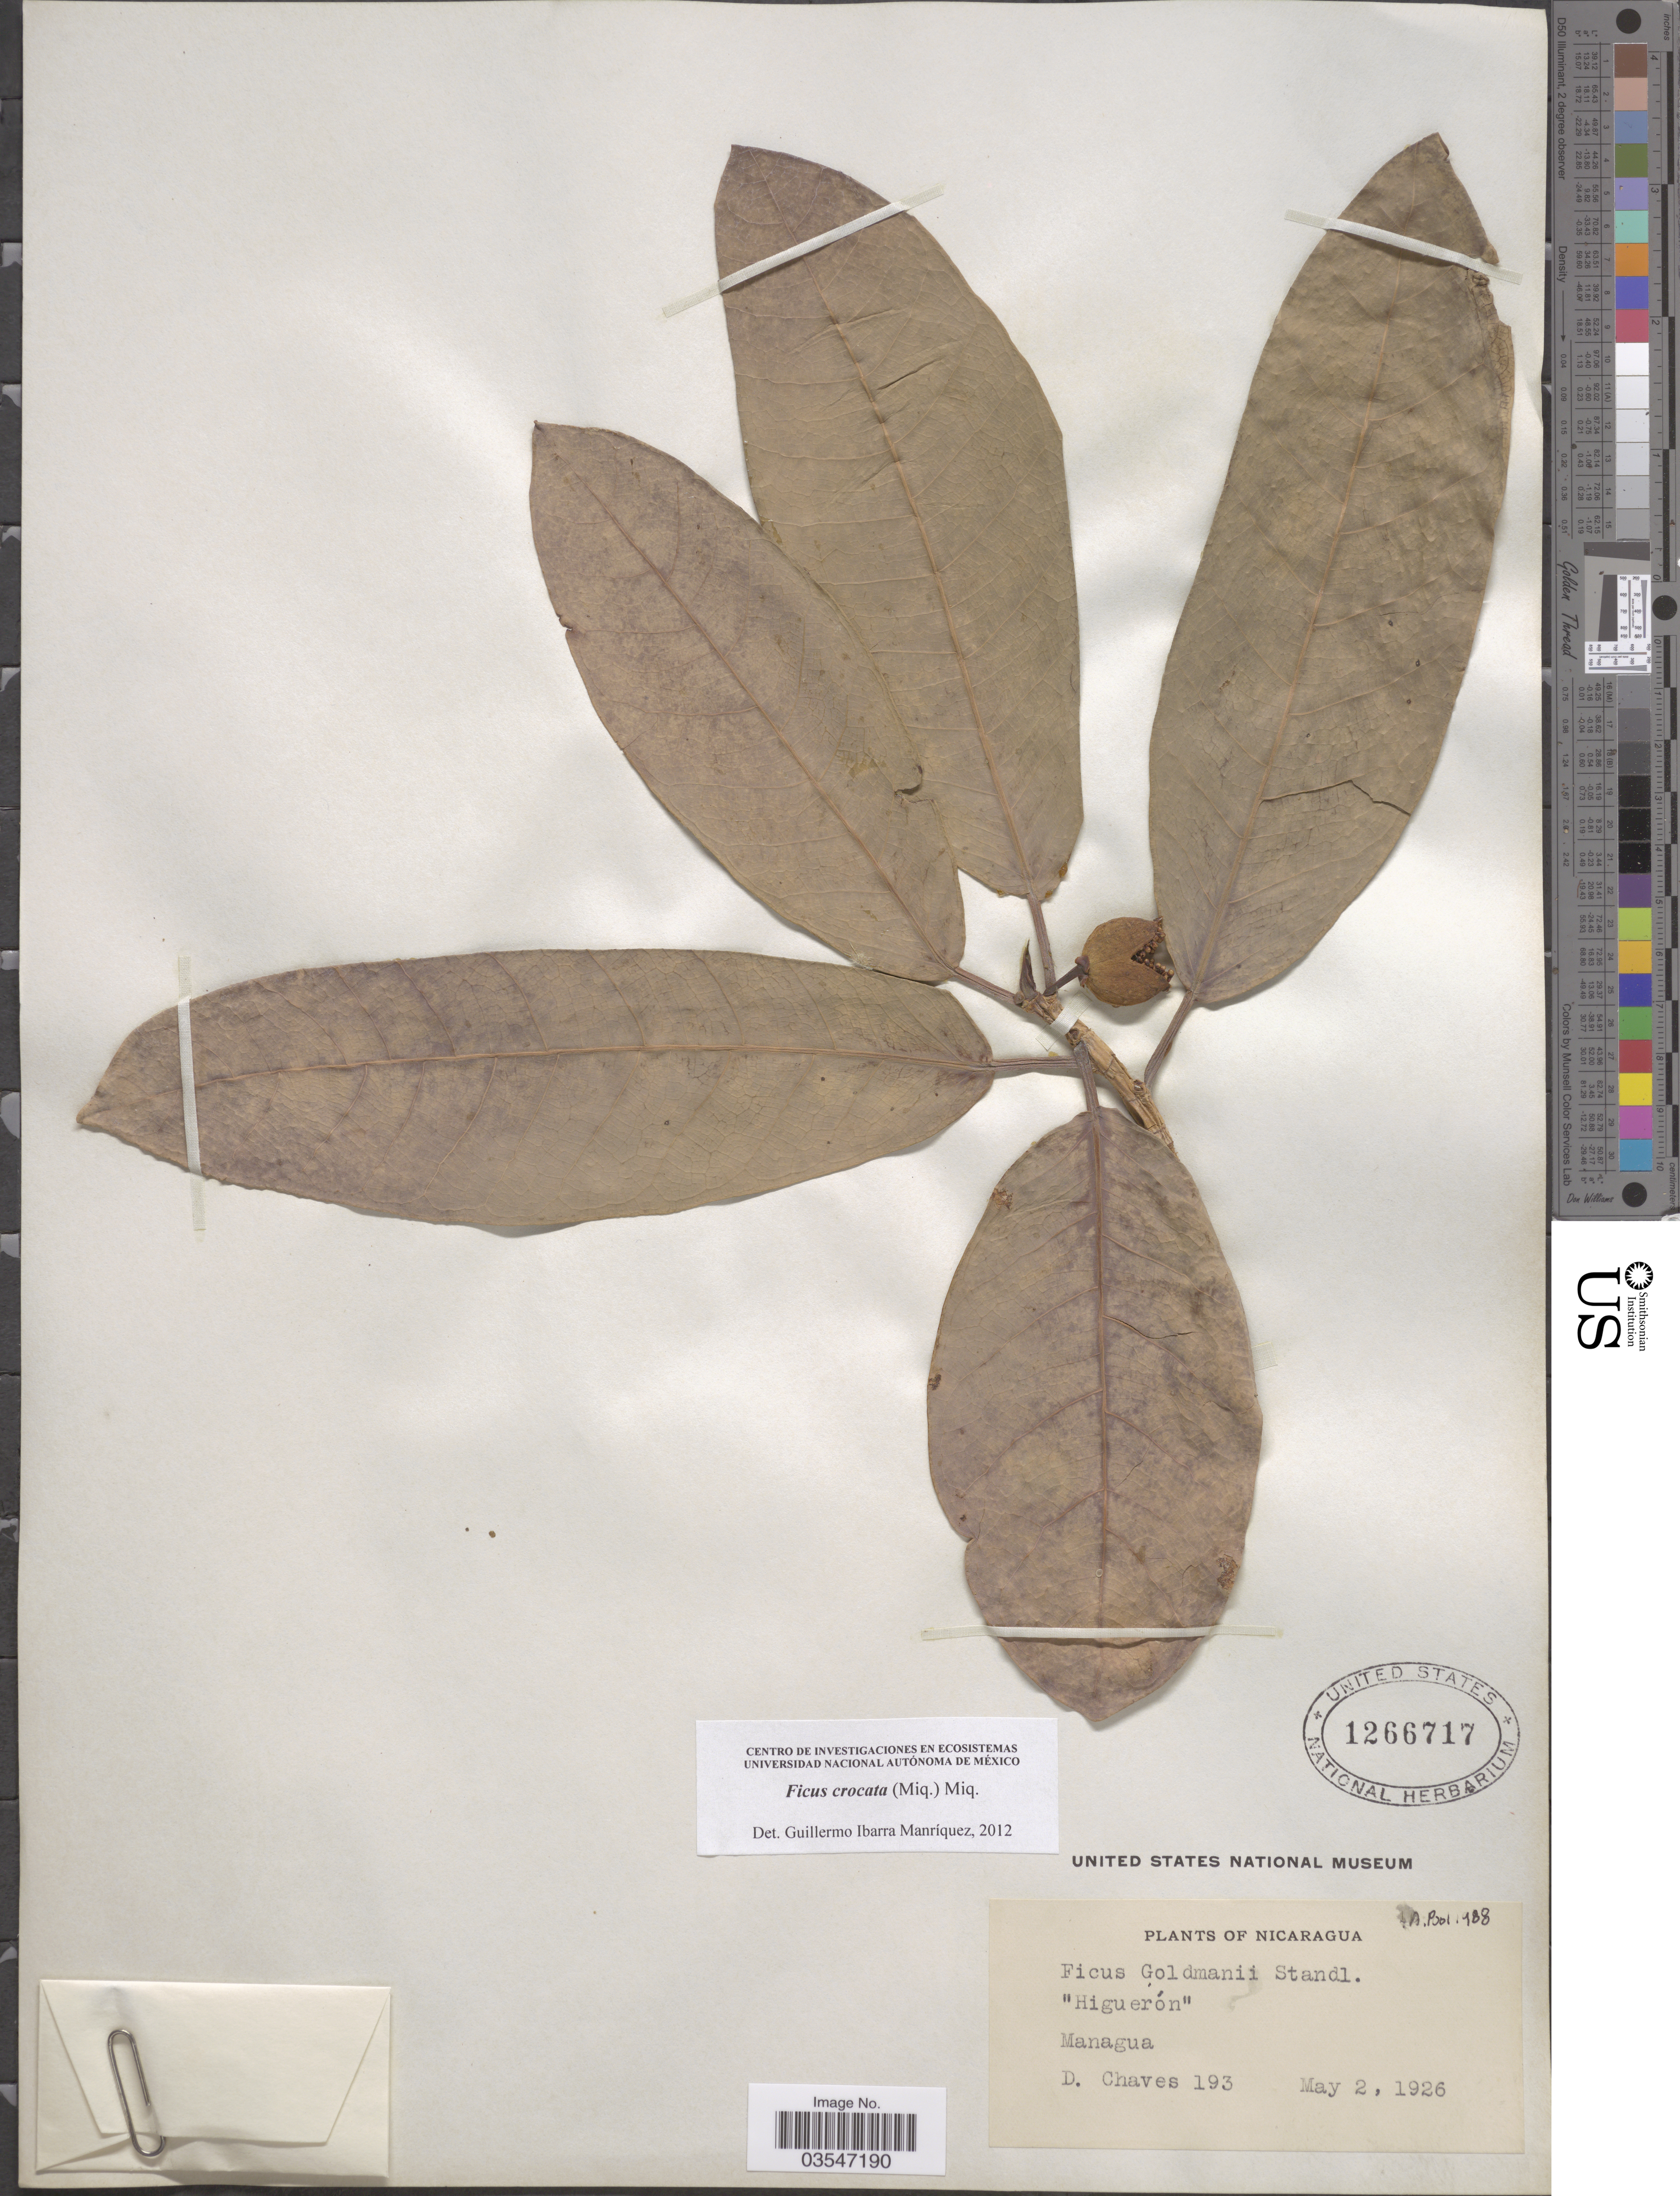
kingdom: Plantae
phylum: Tracheophyta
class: Magnoliopsida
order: Rosales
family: Moraceae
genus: Ficus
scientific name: Ficus crocata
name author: (Miq.) Miq.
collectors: D. Chaves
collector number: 193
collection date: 1926-05-02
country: Nicaragua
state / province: Managua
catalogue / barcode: US 1266717